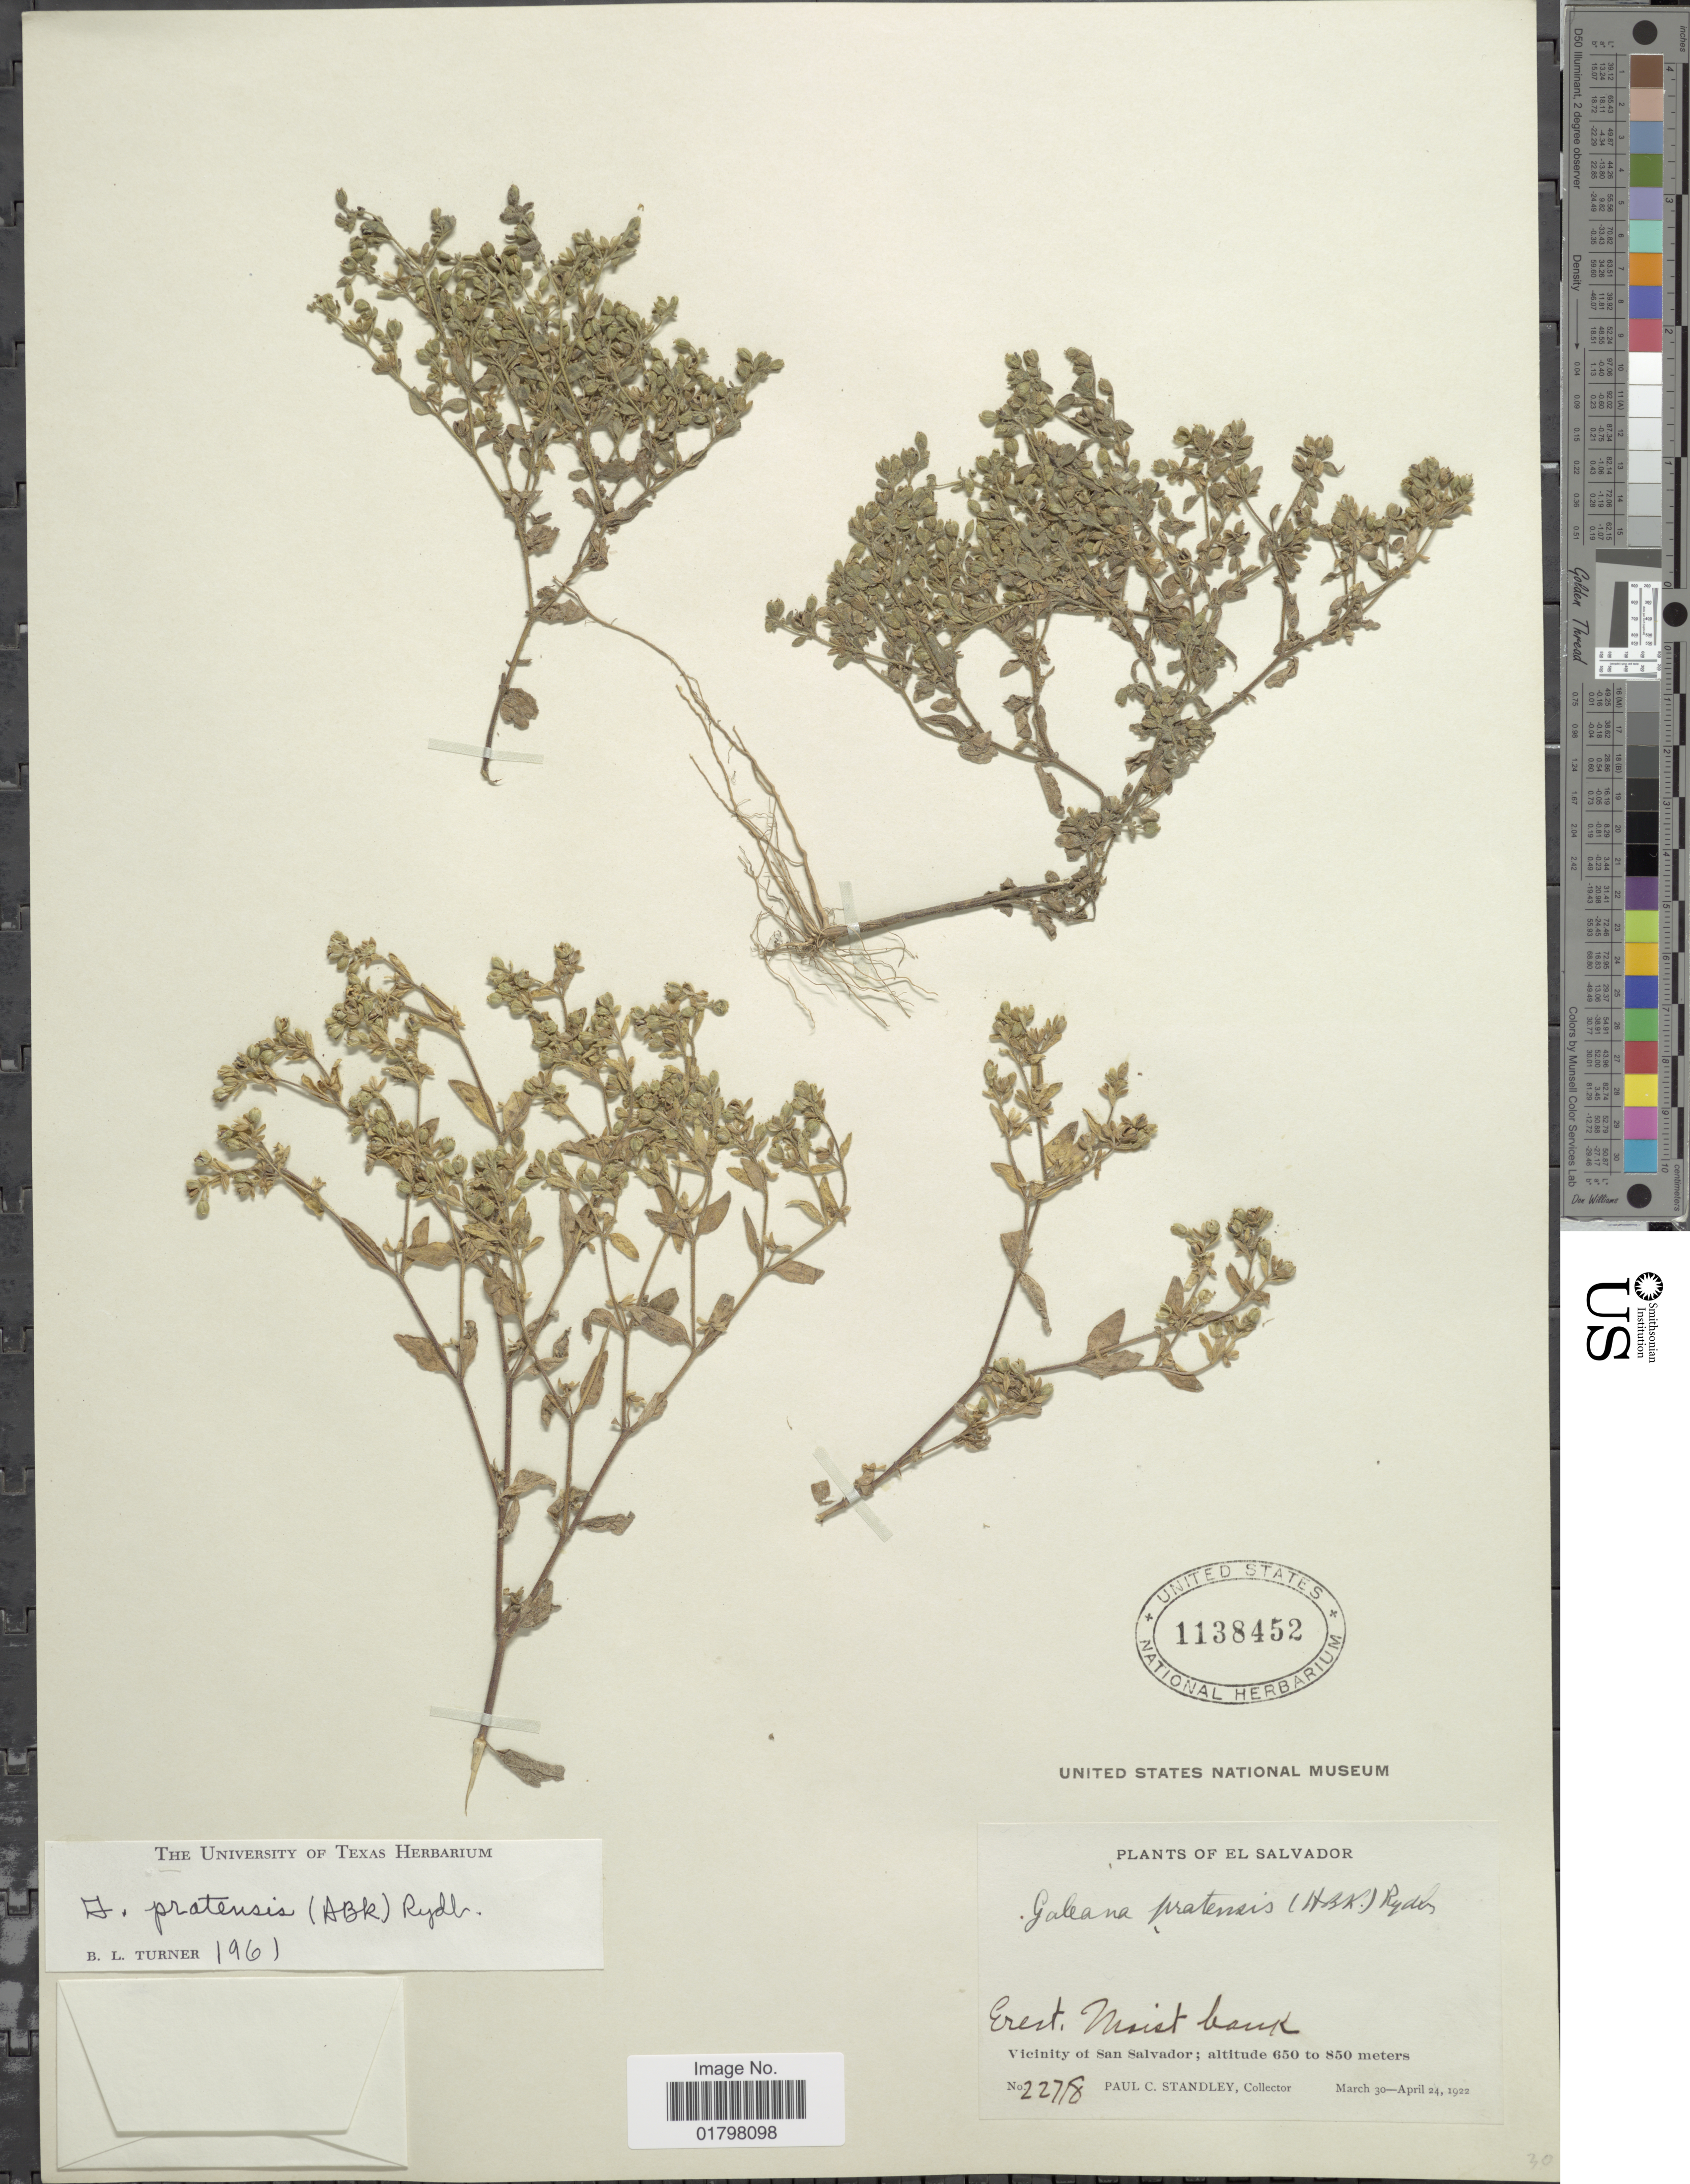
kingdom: Plantae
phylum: Tracheophyta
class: Magnoliopsida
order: Asterales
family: Asteraceae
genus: Galeana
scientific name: Galeana pratensis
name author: (Kunth) Rydb.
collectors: P. C. Standley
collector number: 22718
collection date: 1922-03-30/1922-04-24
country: El Salvador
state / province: San Salvador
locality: Moist bank. Vicinity of San Salvador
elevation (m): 650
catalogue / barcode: US 1138452